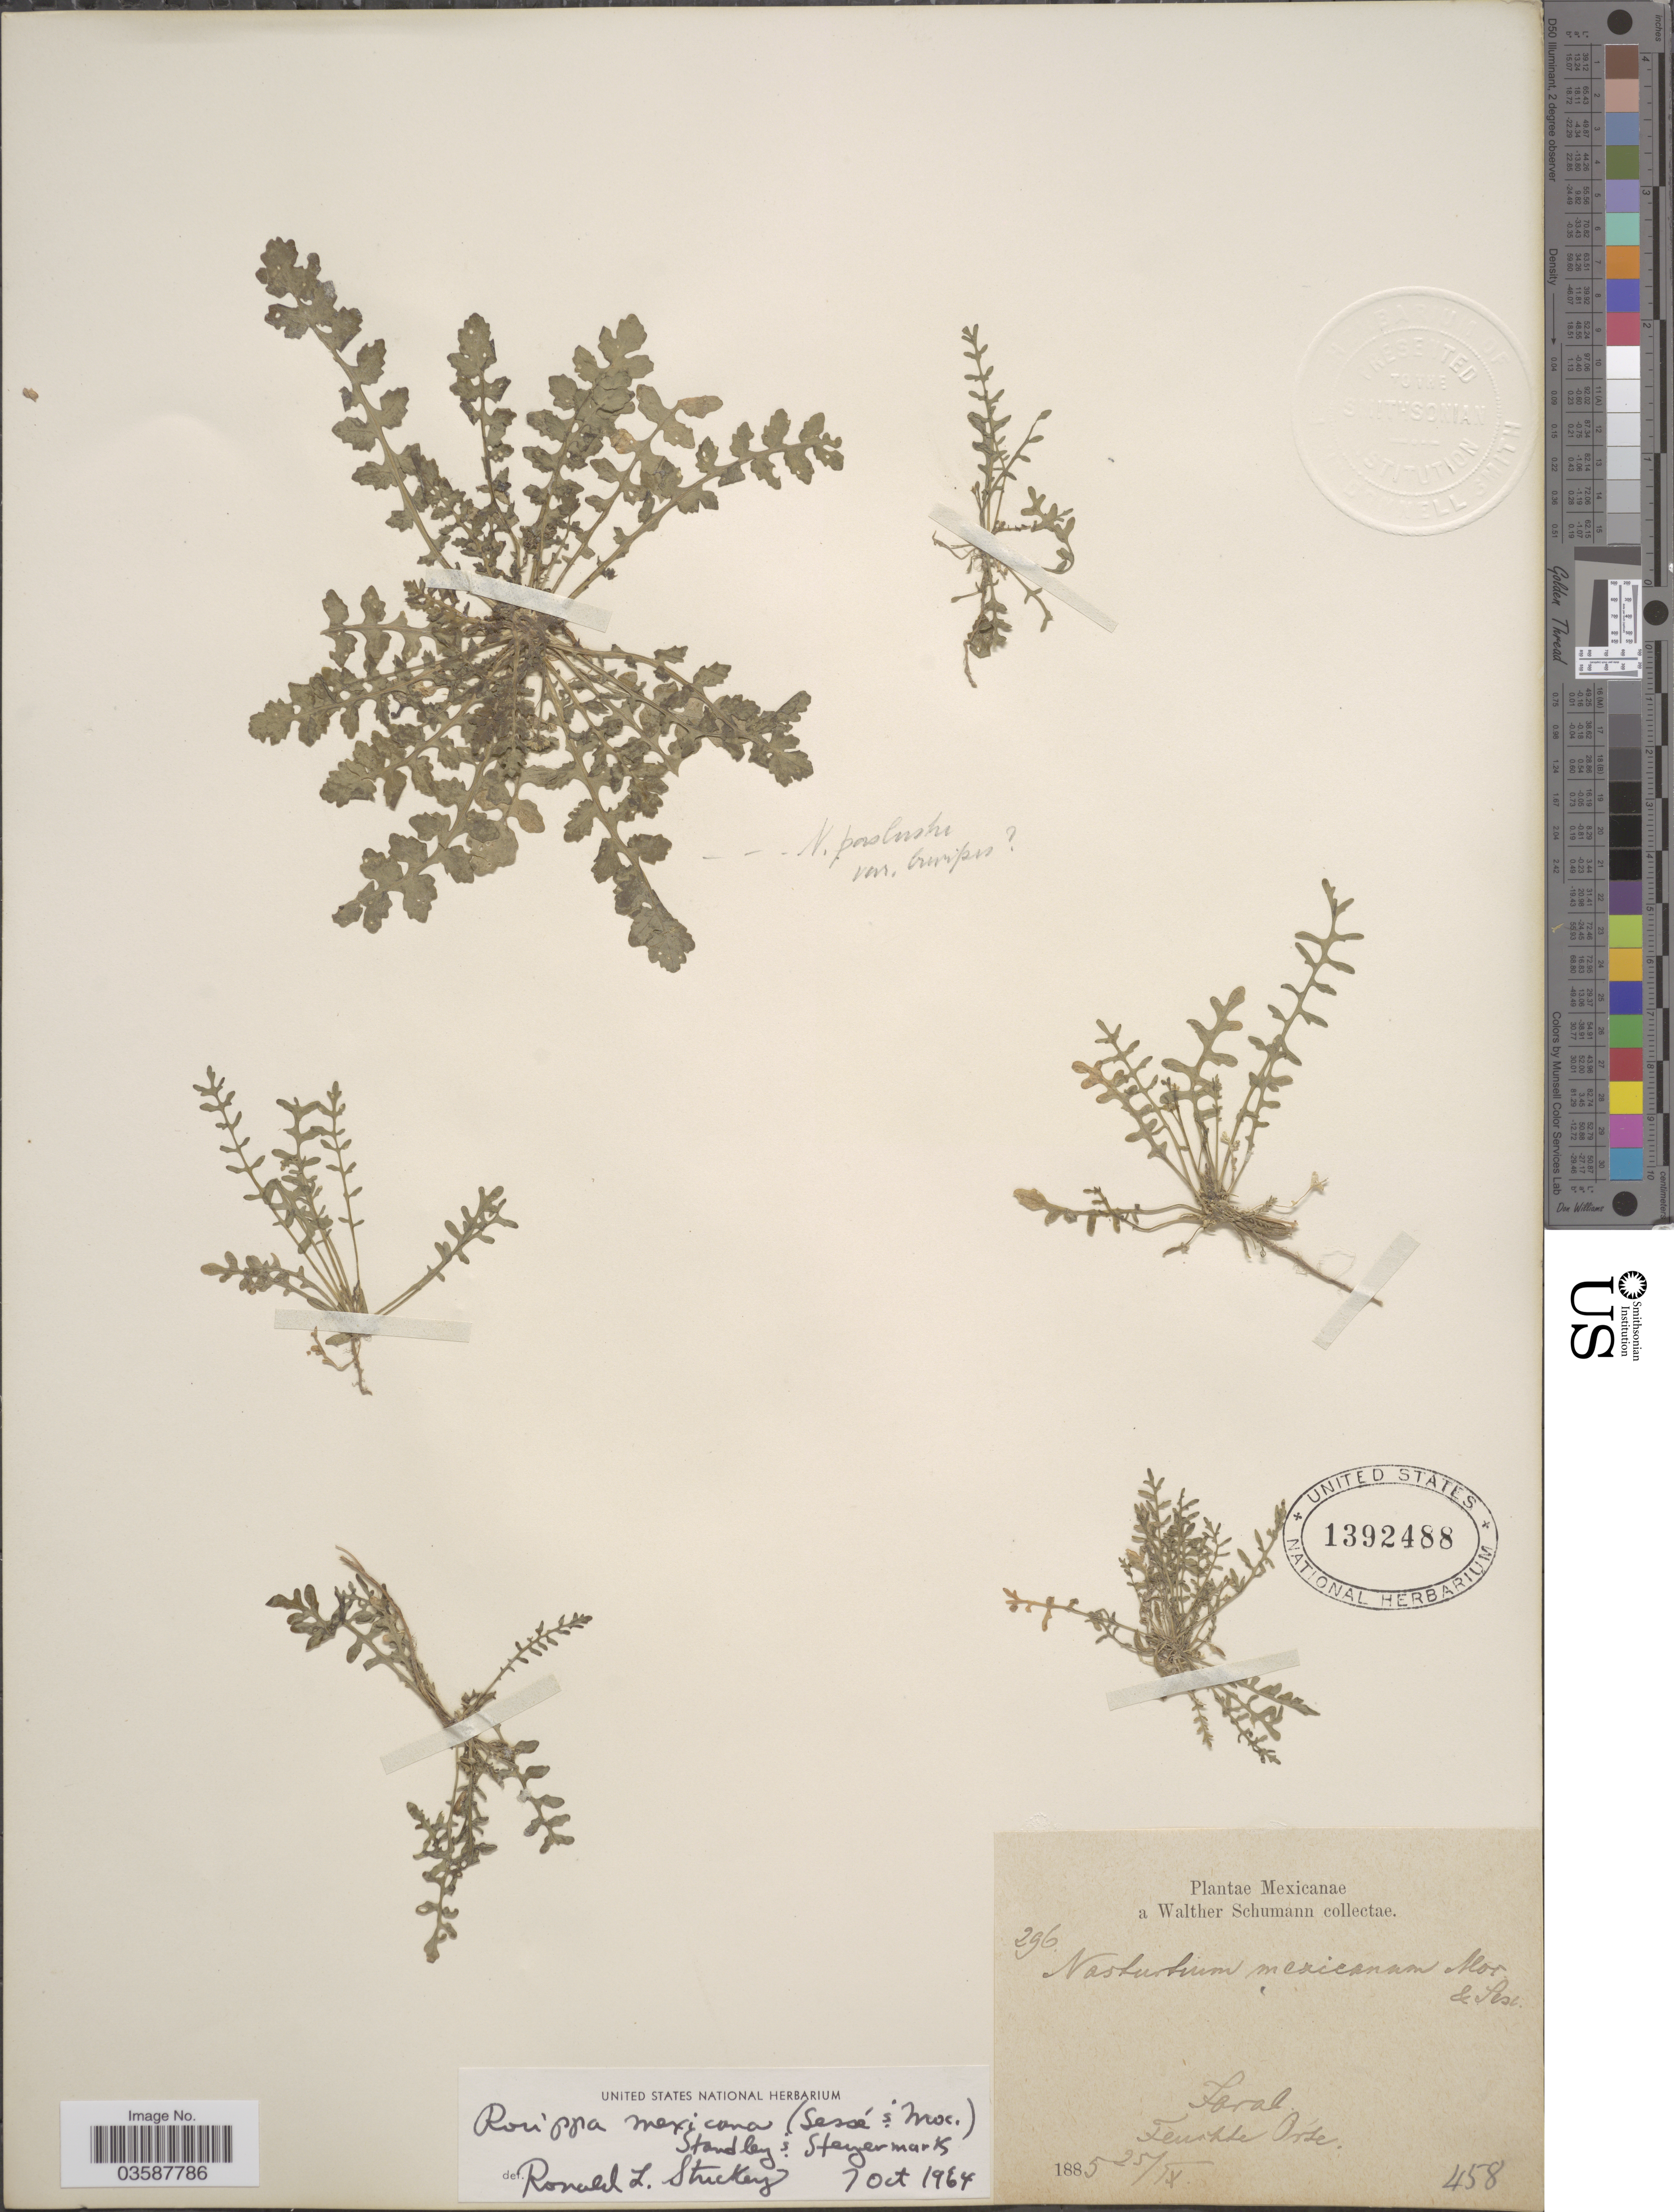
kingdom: Plantae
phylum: Tracheophyta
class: Magnoliopsida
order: Brassicales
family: Brassicaceae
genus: Rorippa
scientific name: Rorippa mexicana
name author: (Moc.) Standl. & Steyerm.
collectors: W. Schumann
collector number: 296?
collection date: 1885-09-25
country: Mexico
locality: Faral, Feuchte Orte.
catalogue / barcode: US 1392488